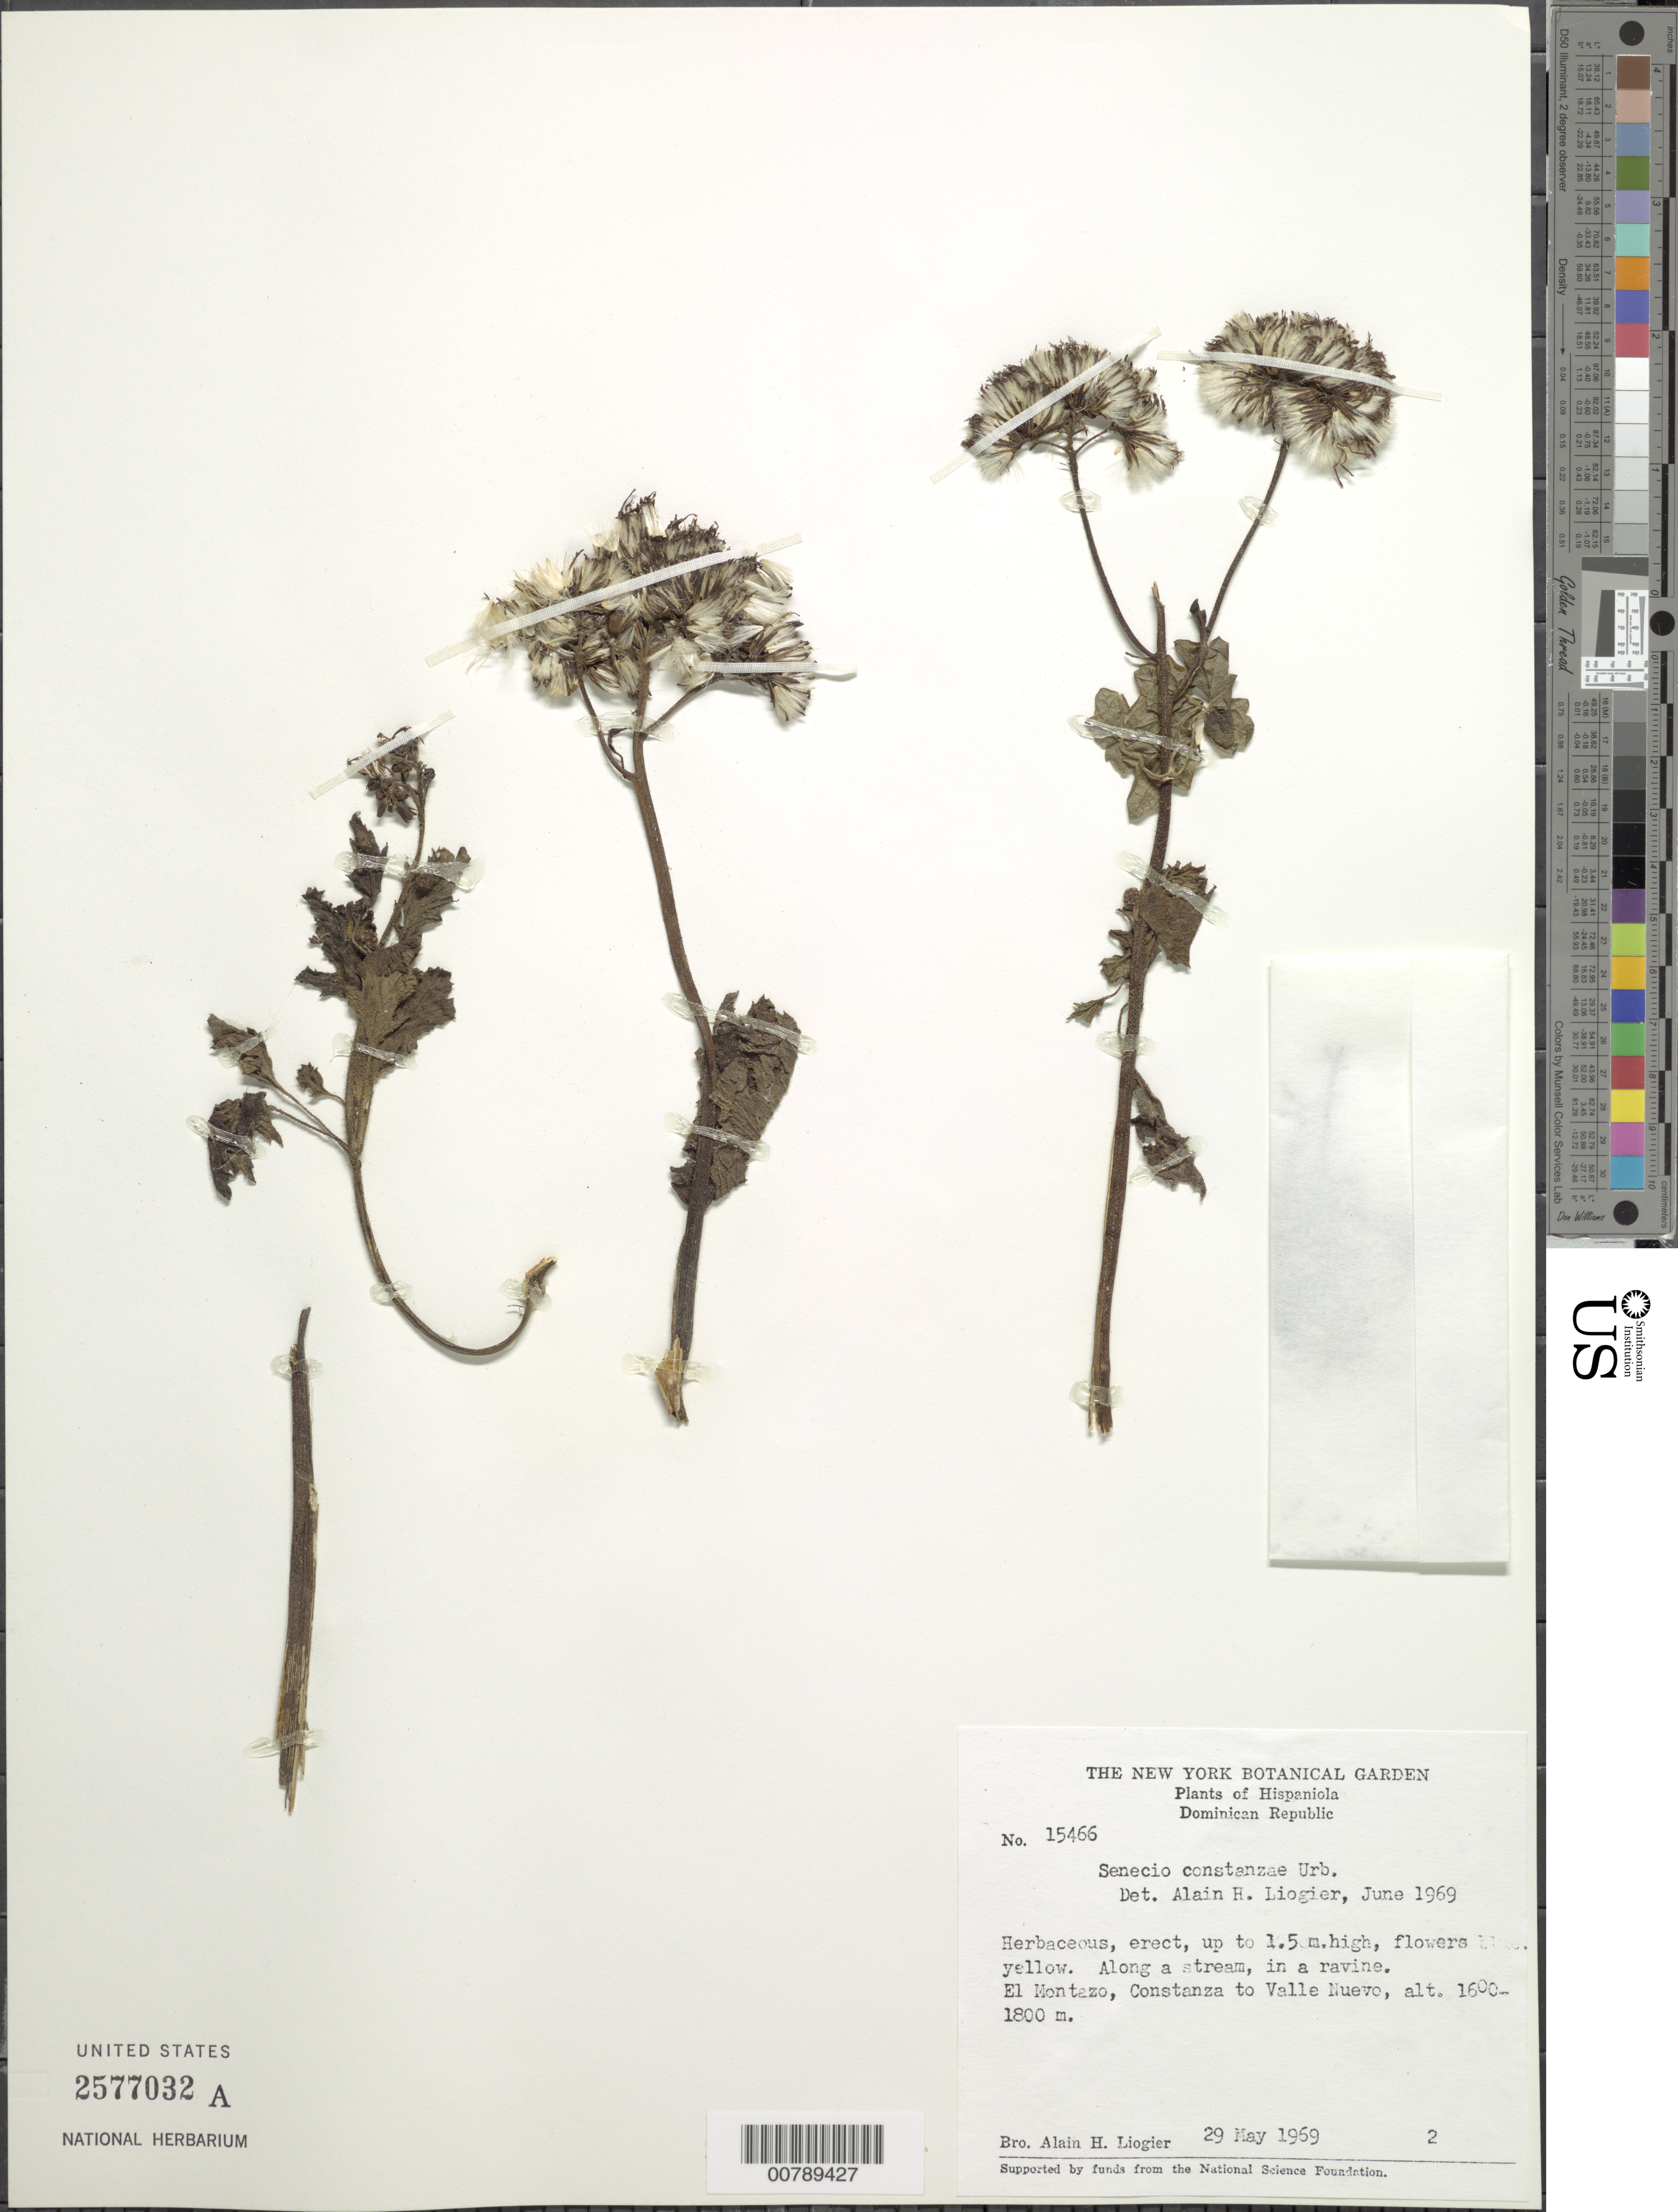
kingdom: Plantae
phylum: Tracheophyta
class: Magnoliopsida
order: Asterales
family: Asteraceae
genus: Senecio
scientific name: Senecio constanzae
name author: Urb.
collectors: A. H. Liogier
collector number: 15466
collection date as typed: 29 May 1969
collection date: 1969-05-29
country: Dominican Republic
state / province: La Vega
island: Hispaniola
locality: El Montazo, Constanza to Valle Nuevo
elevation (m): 1600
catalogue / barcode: US 2577032A